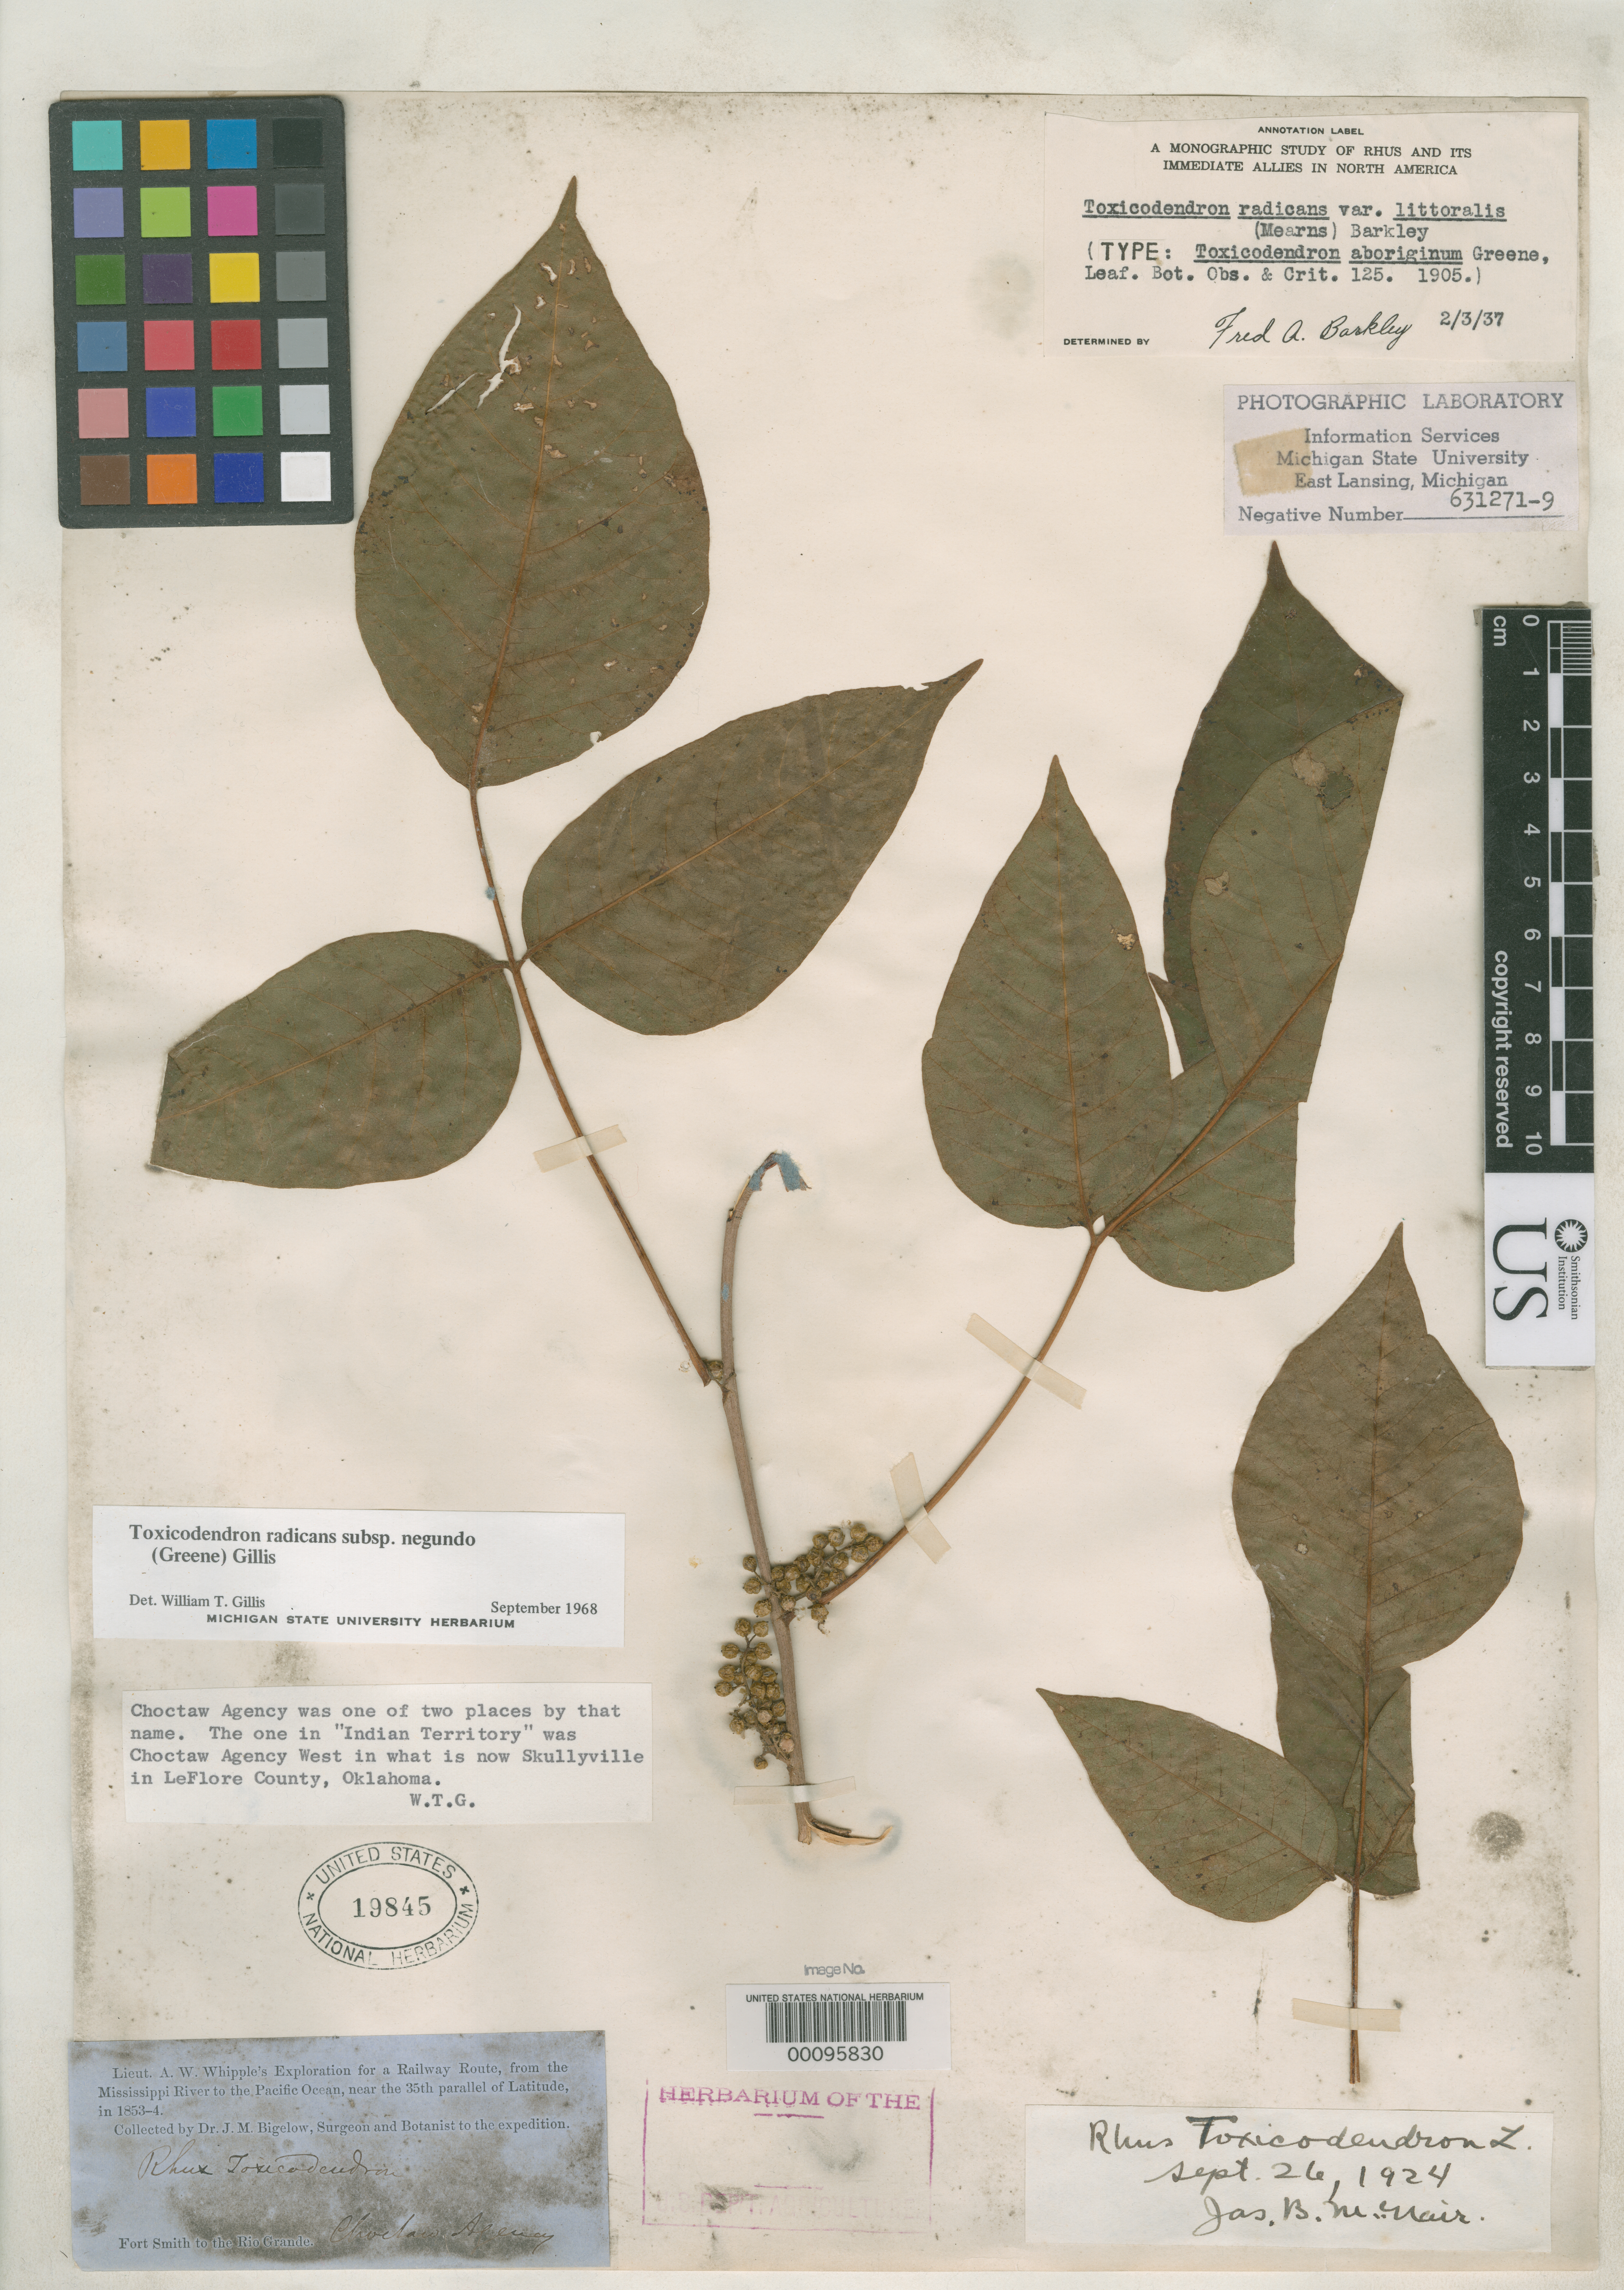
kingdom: Plantae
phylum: Tracheophyta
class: Magnoliopsida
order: Sapindales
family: Anacardiaceae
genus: Toxicodendron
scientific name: Toxicodendron aboriginum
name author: Greene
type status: Holotype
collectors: J. M. Bigelow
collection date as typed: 1853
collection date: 1853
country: United States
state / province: Oklahoma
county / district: La Flore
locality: "At the Choctaw Agency".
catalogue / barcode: US 19845